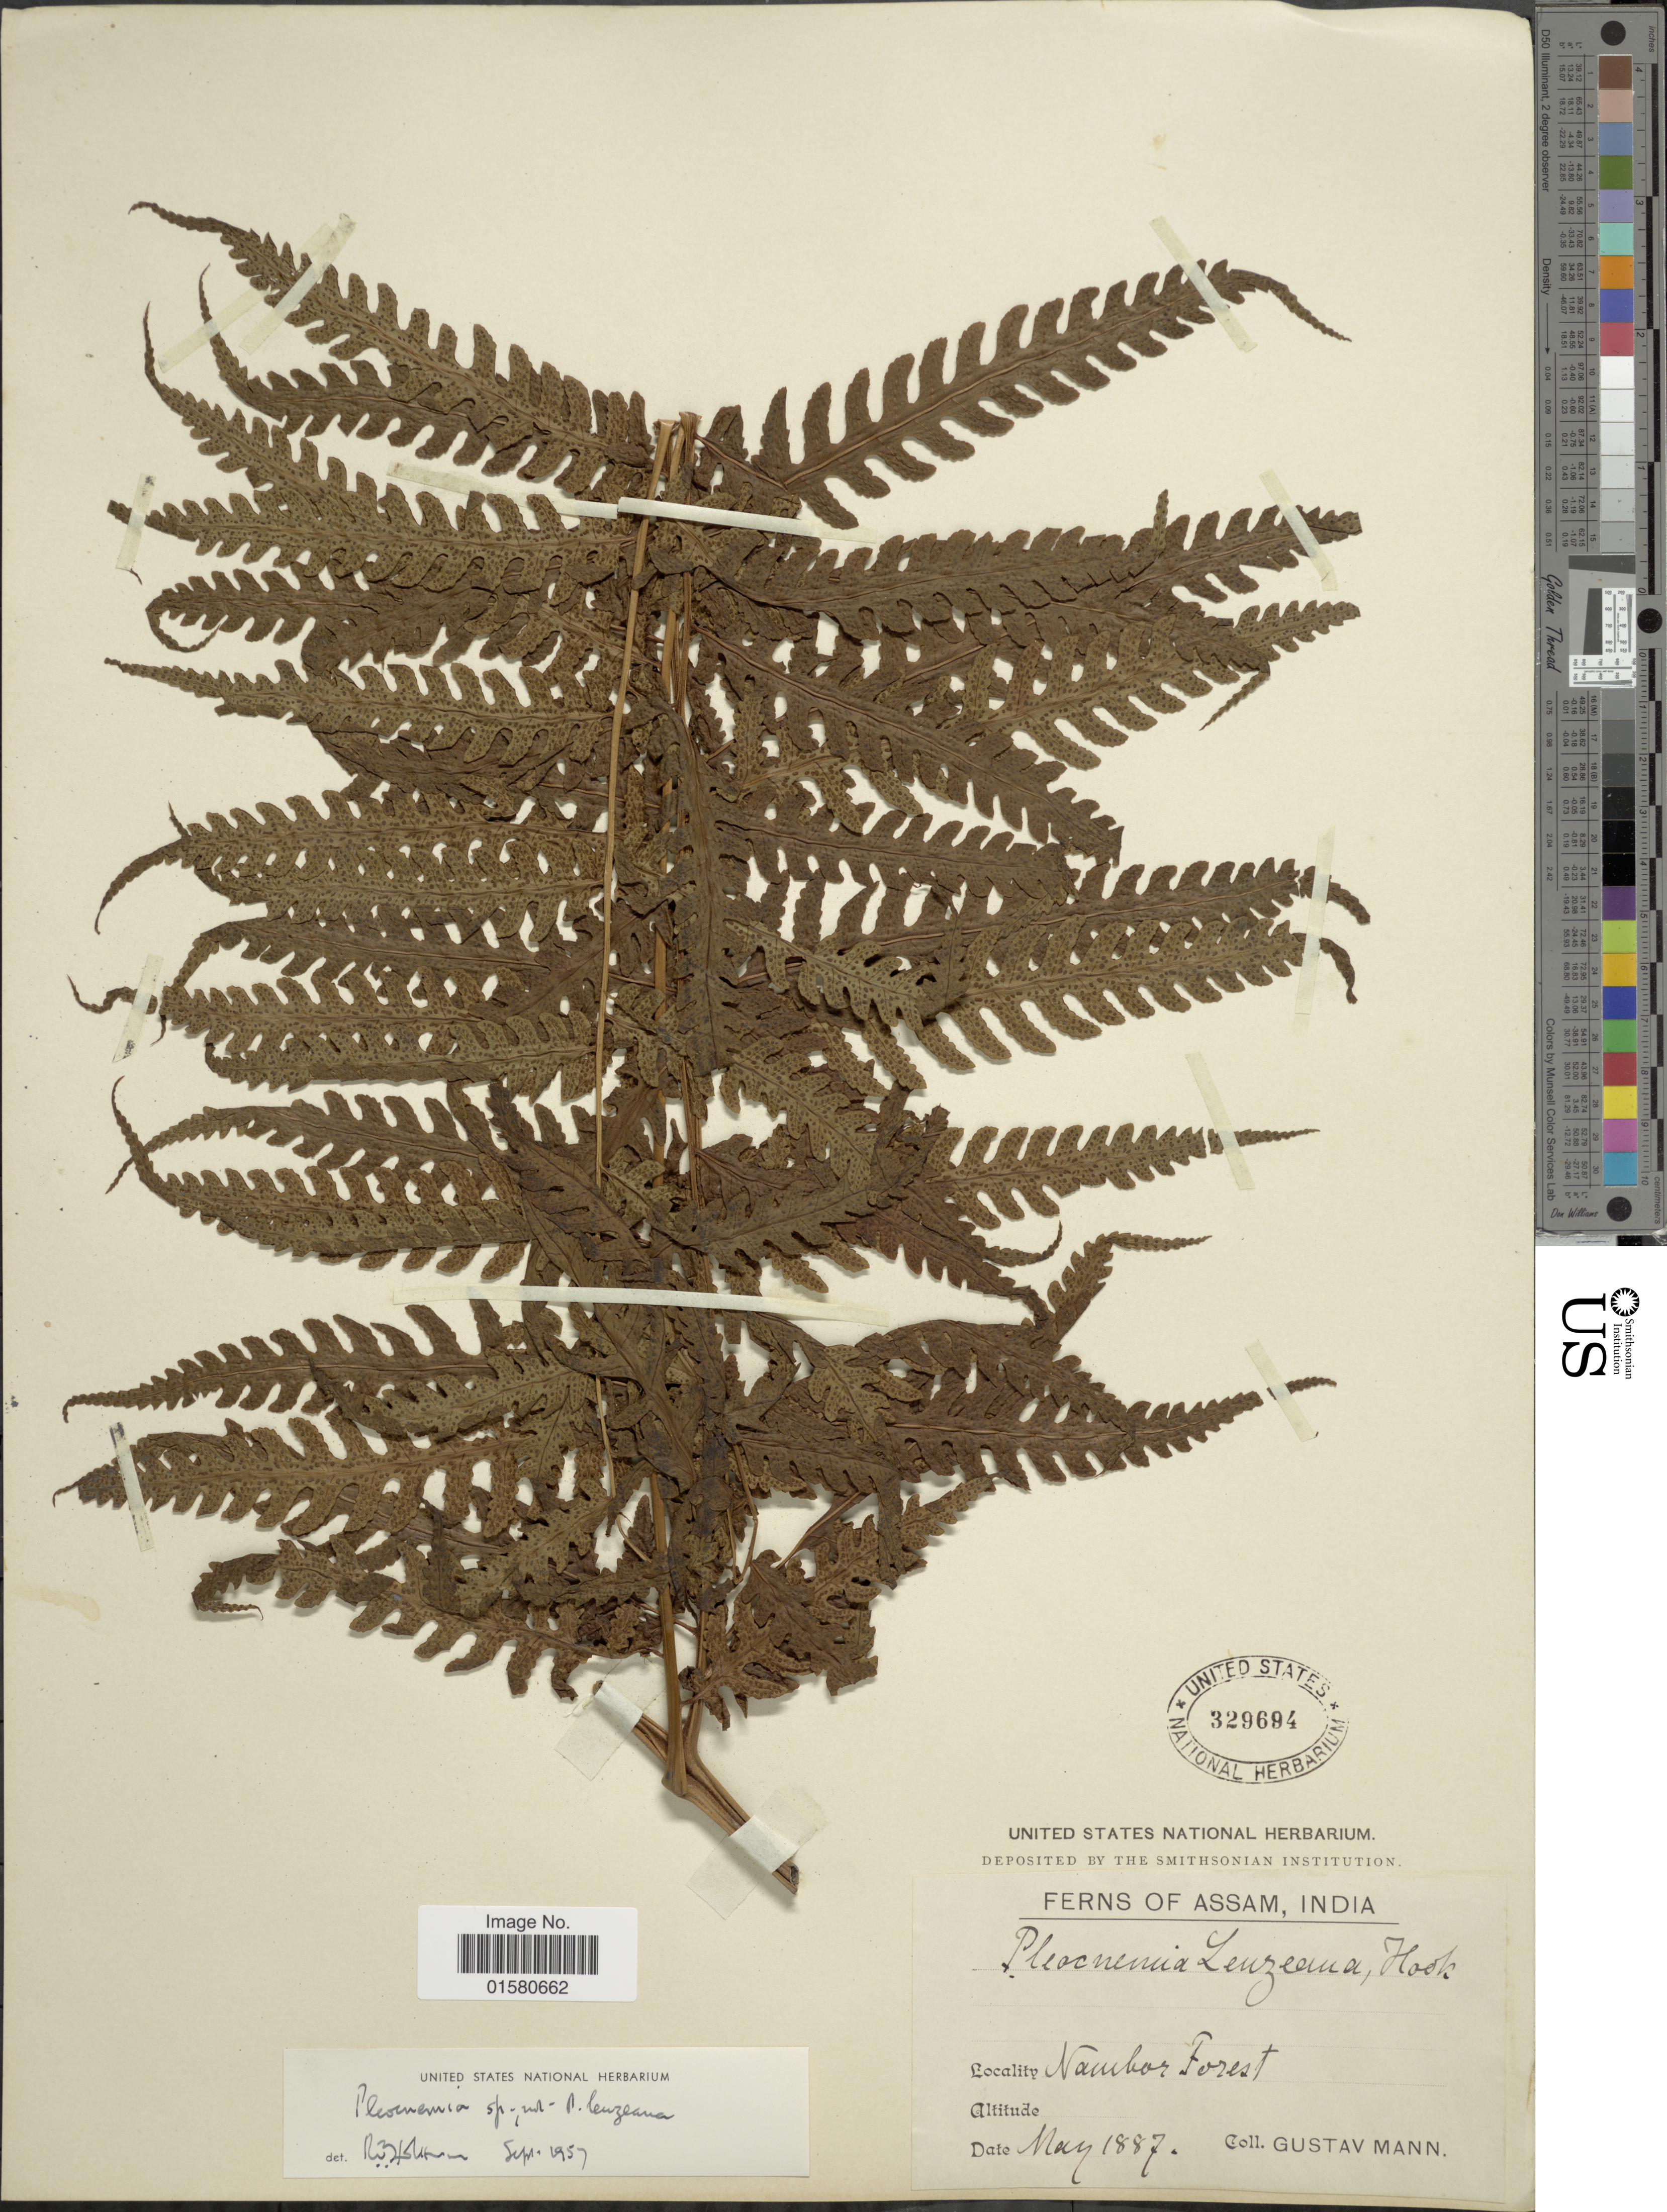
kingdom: Plantae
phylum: Tracheophyta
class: Polypodiopsida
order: Polypodiales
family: Tectariaceae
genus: Tectaria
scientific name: Tectaria sp.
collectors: G. Mann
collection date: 1887-05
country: India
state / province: Assam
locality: Nambor Forest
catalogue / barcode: US 329694